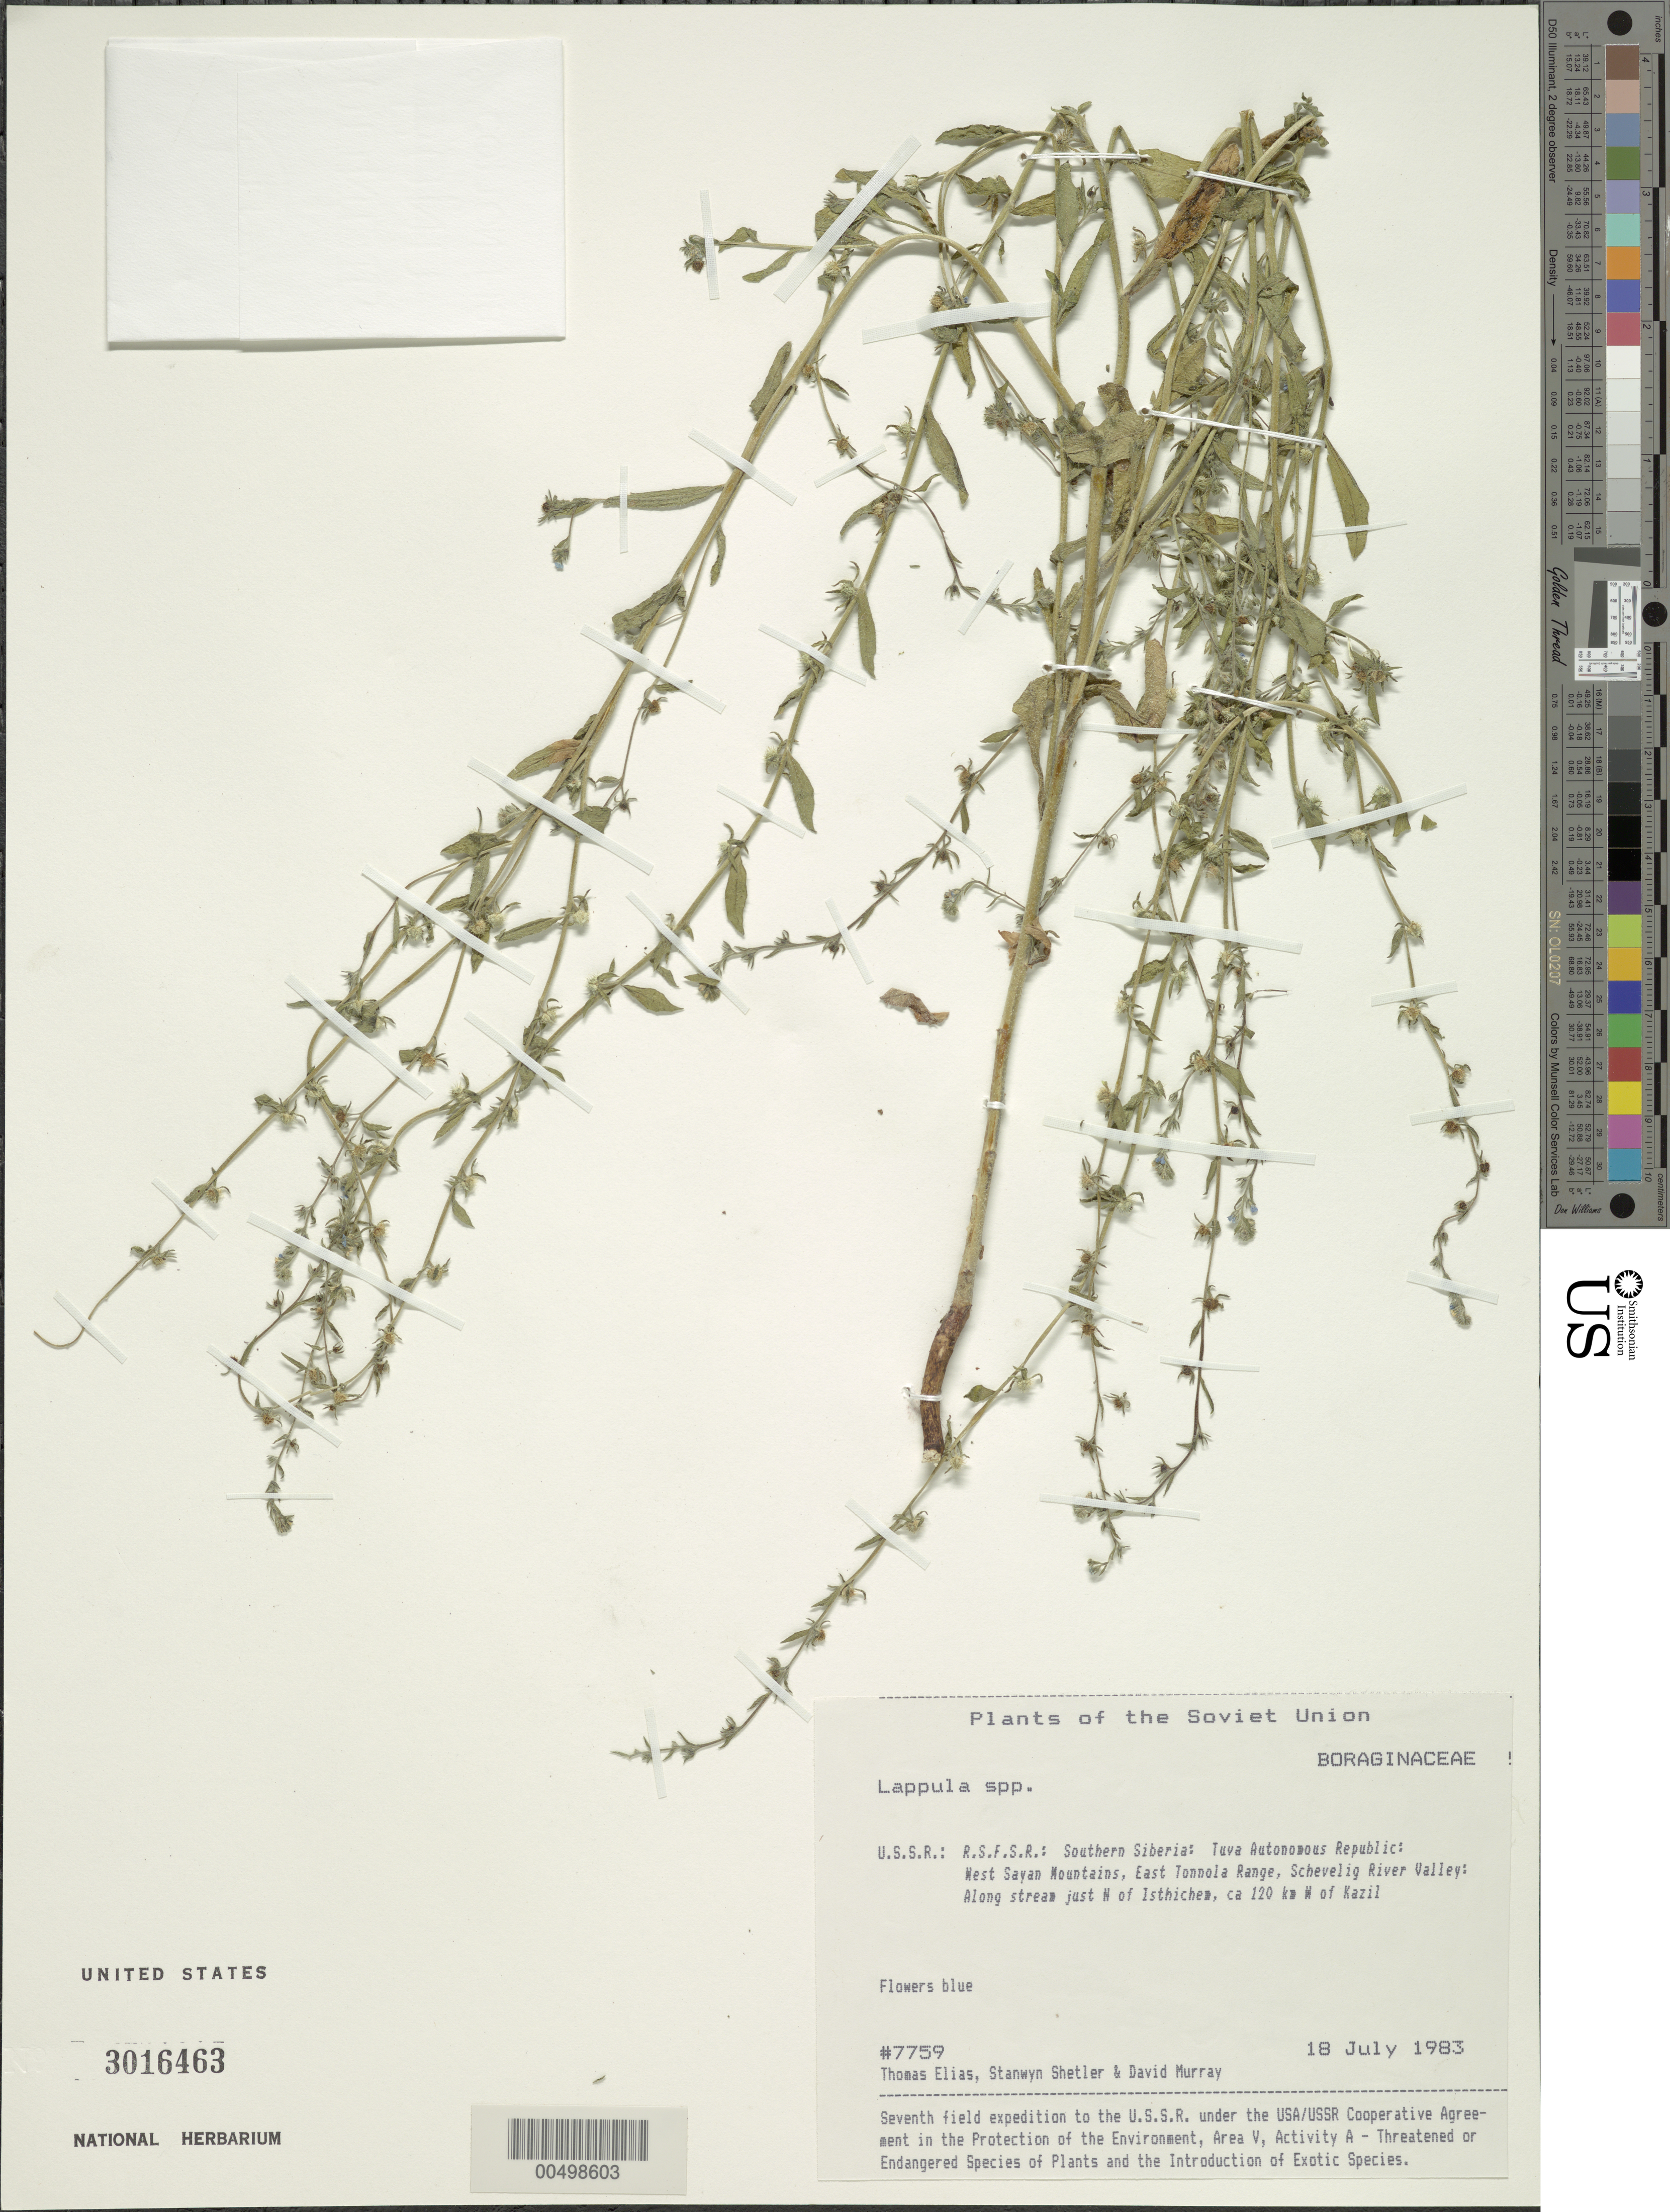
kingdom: Plantae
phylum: Tracheophyta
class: Magnoliopsida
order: Boraginales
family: Boraginaceae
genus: Lappula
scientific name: Lappula sp.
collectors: T. Elias, S. Shetler & D. F. Murray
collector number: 7759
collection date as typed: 18 Jul 1983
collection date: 1983-07-18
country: Russian Federation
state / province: Tuva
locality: West Sayan Mountains, E Tonnola [Tannu-Ola] Range, Schevelig River Valley, just N of Isthjichem [Ishti-Khem], *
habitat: along stream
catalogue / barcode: US 3016463